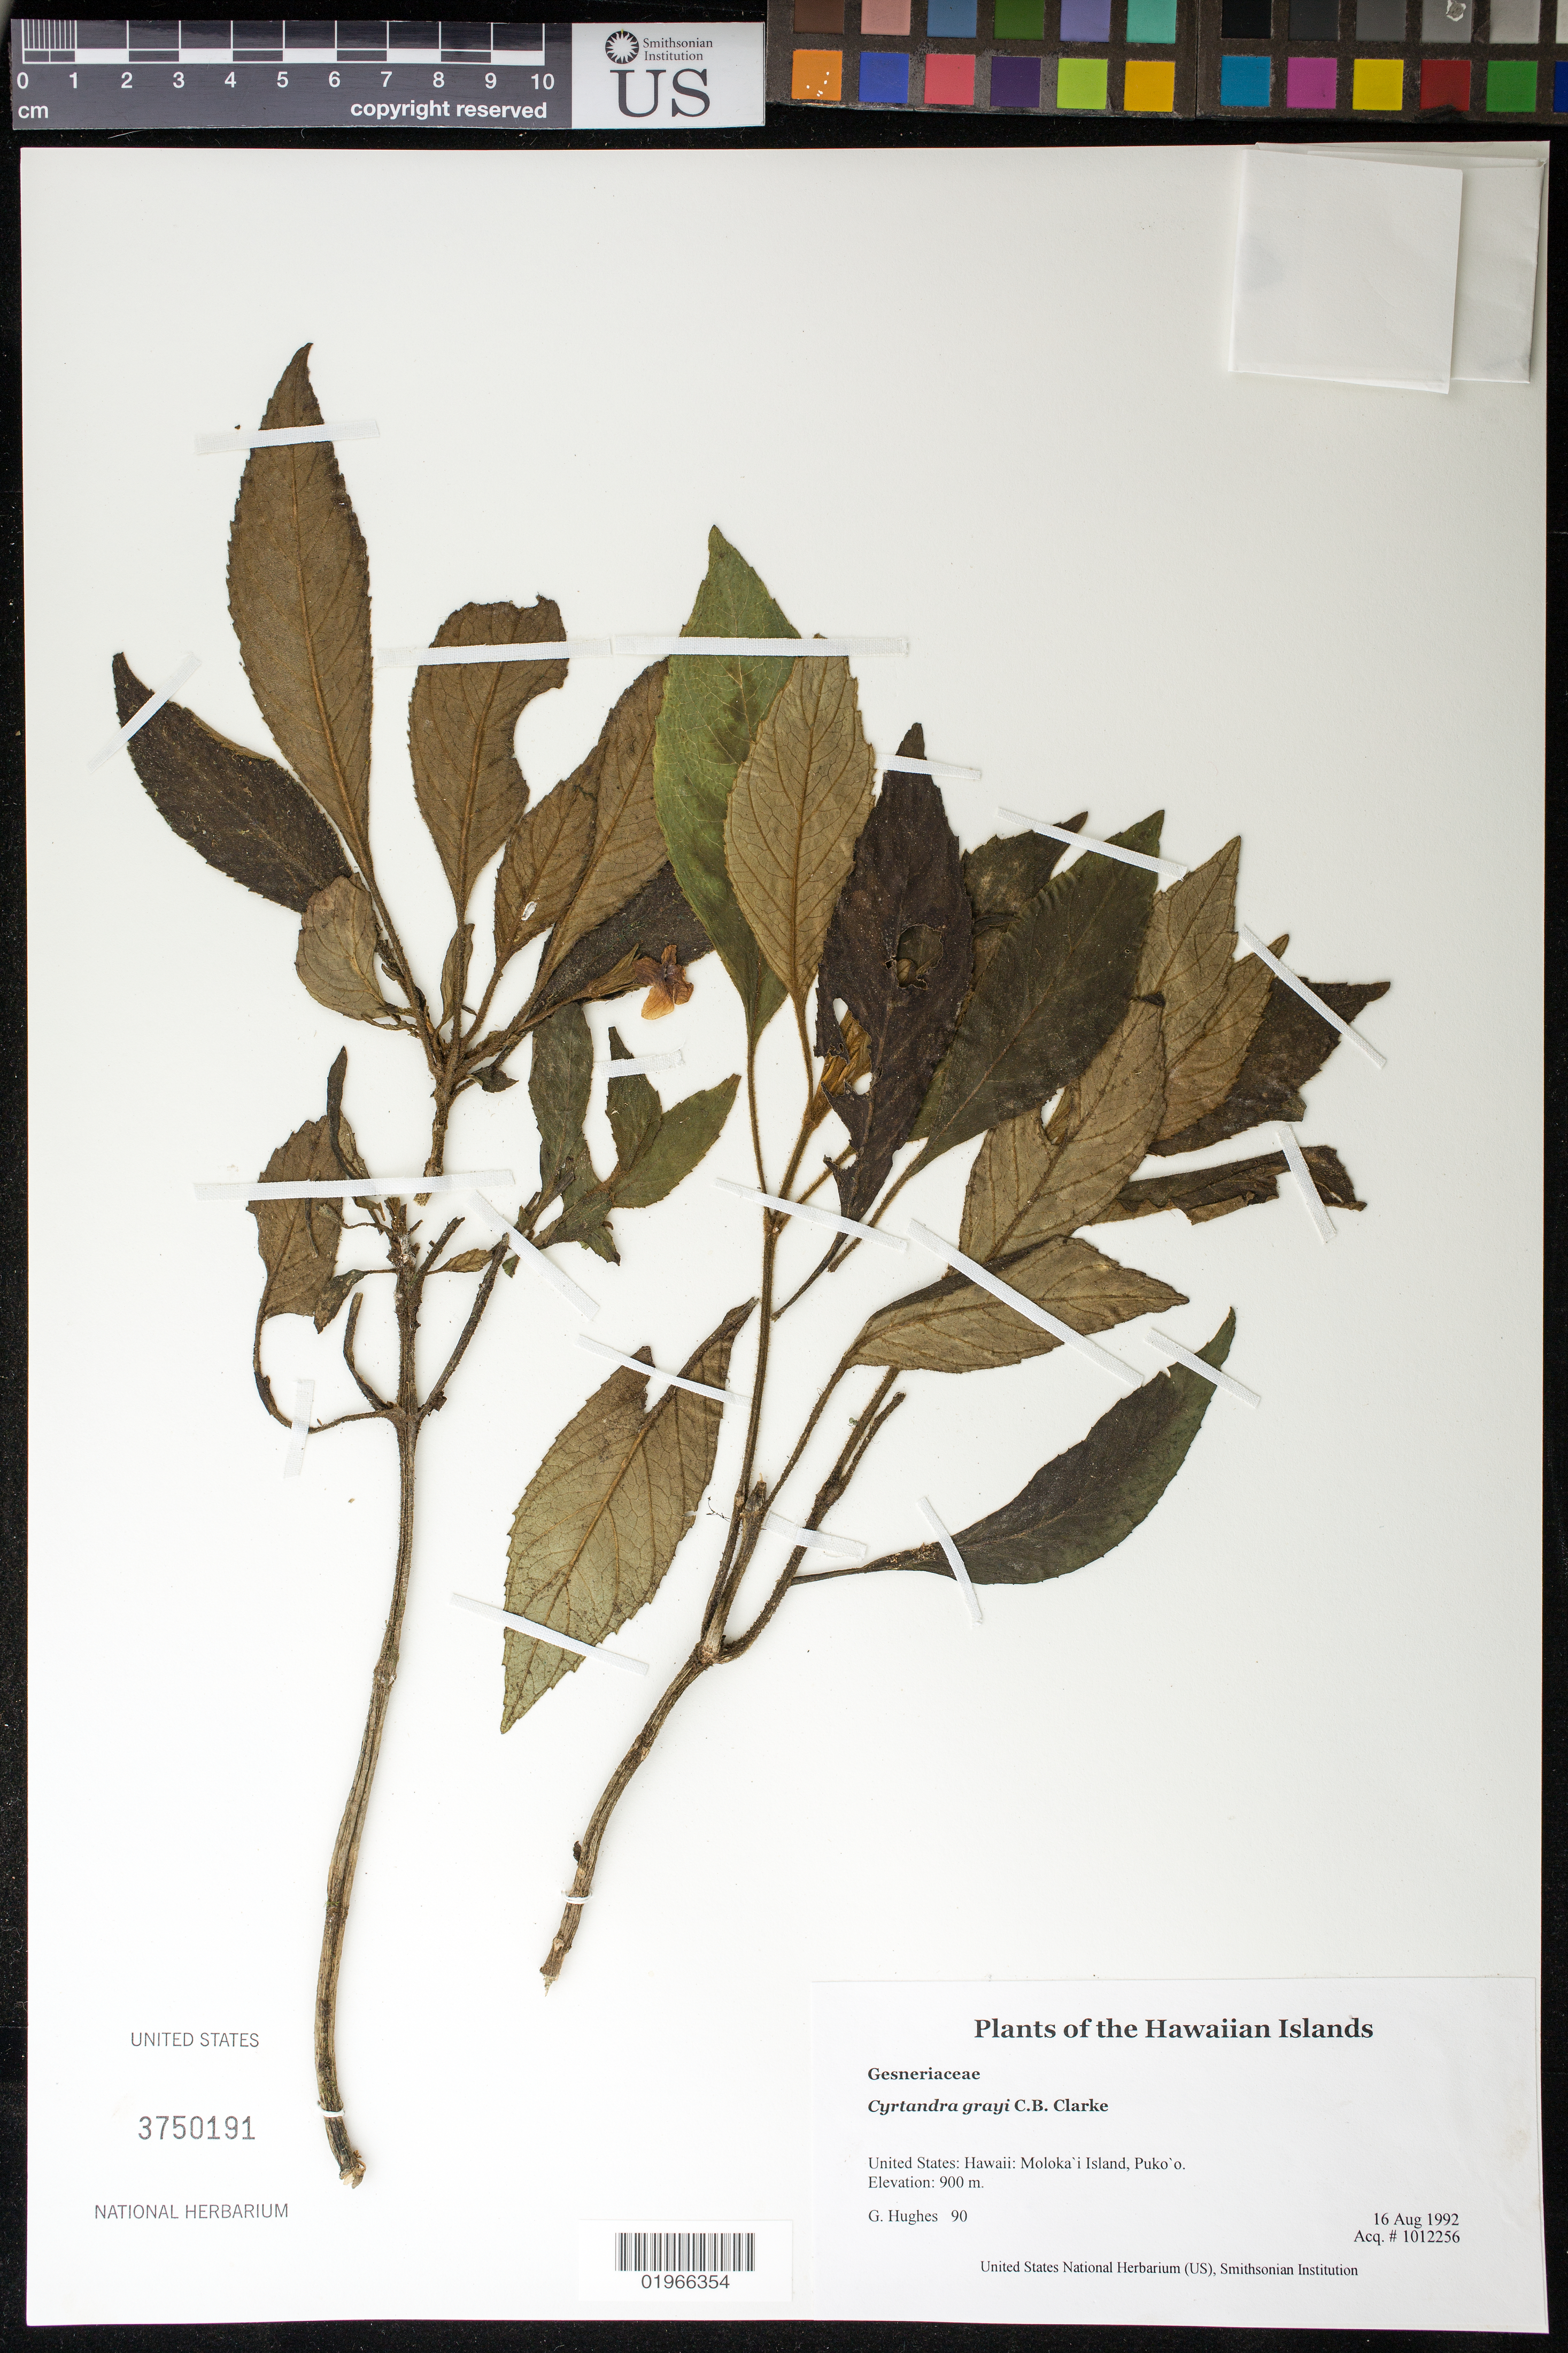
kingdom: Plantae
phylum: Tracheophyta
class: Magnoliopsida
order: Lamiales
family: Gesneriaceae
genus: Cyrtandra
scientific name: Cyrtandra grayi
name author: C.B. Clarke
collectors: G. Hughes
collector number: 90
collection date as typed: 8-16-92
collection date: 1992-08-16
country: United States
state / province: Hawaii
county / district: Maui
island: Moloka'i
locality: Puko'o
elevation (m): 900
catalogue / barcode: US 3750191